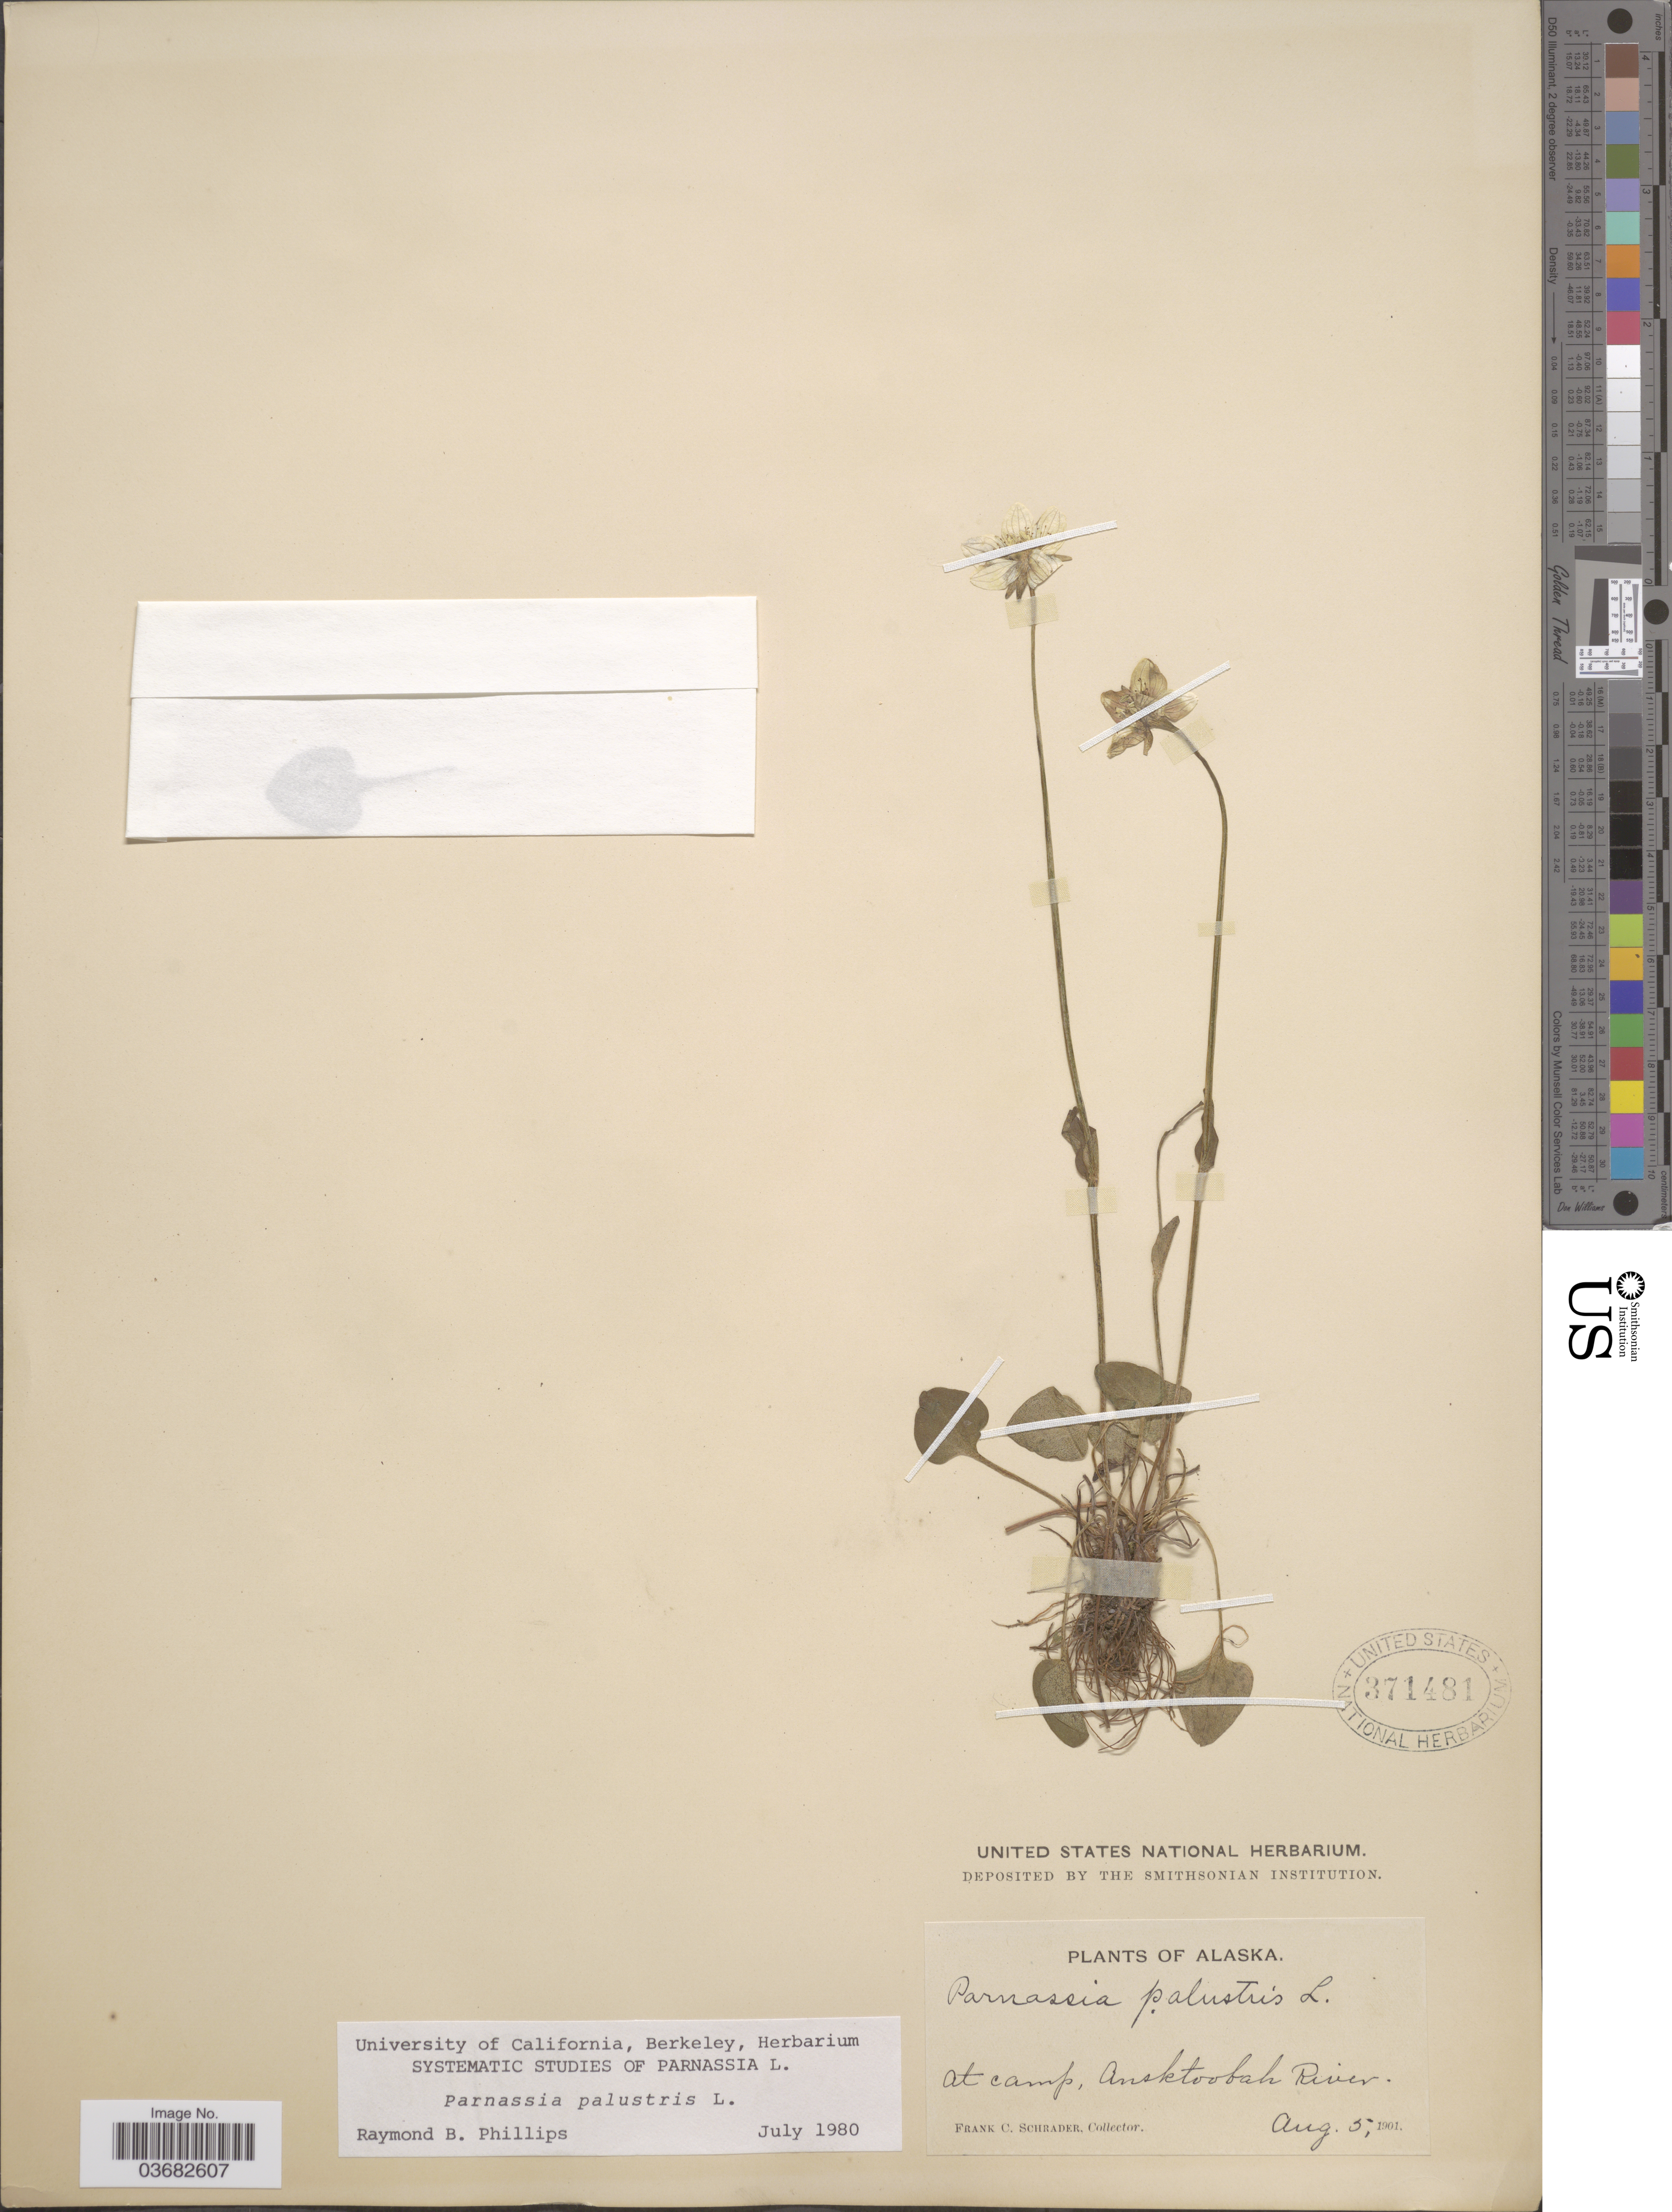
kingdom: Plantae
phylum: Tracheophyta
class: Magnoliopsida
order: Celastrales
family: Parnassiaceae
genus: Parnassia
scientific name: Parnassia palustris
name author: L.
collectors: F. C. Schrader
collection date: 1901-08-05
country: United States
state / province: Alaska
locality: At camp, Anaktoobah River.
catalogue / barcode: US 371481